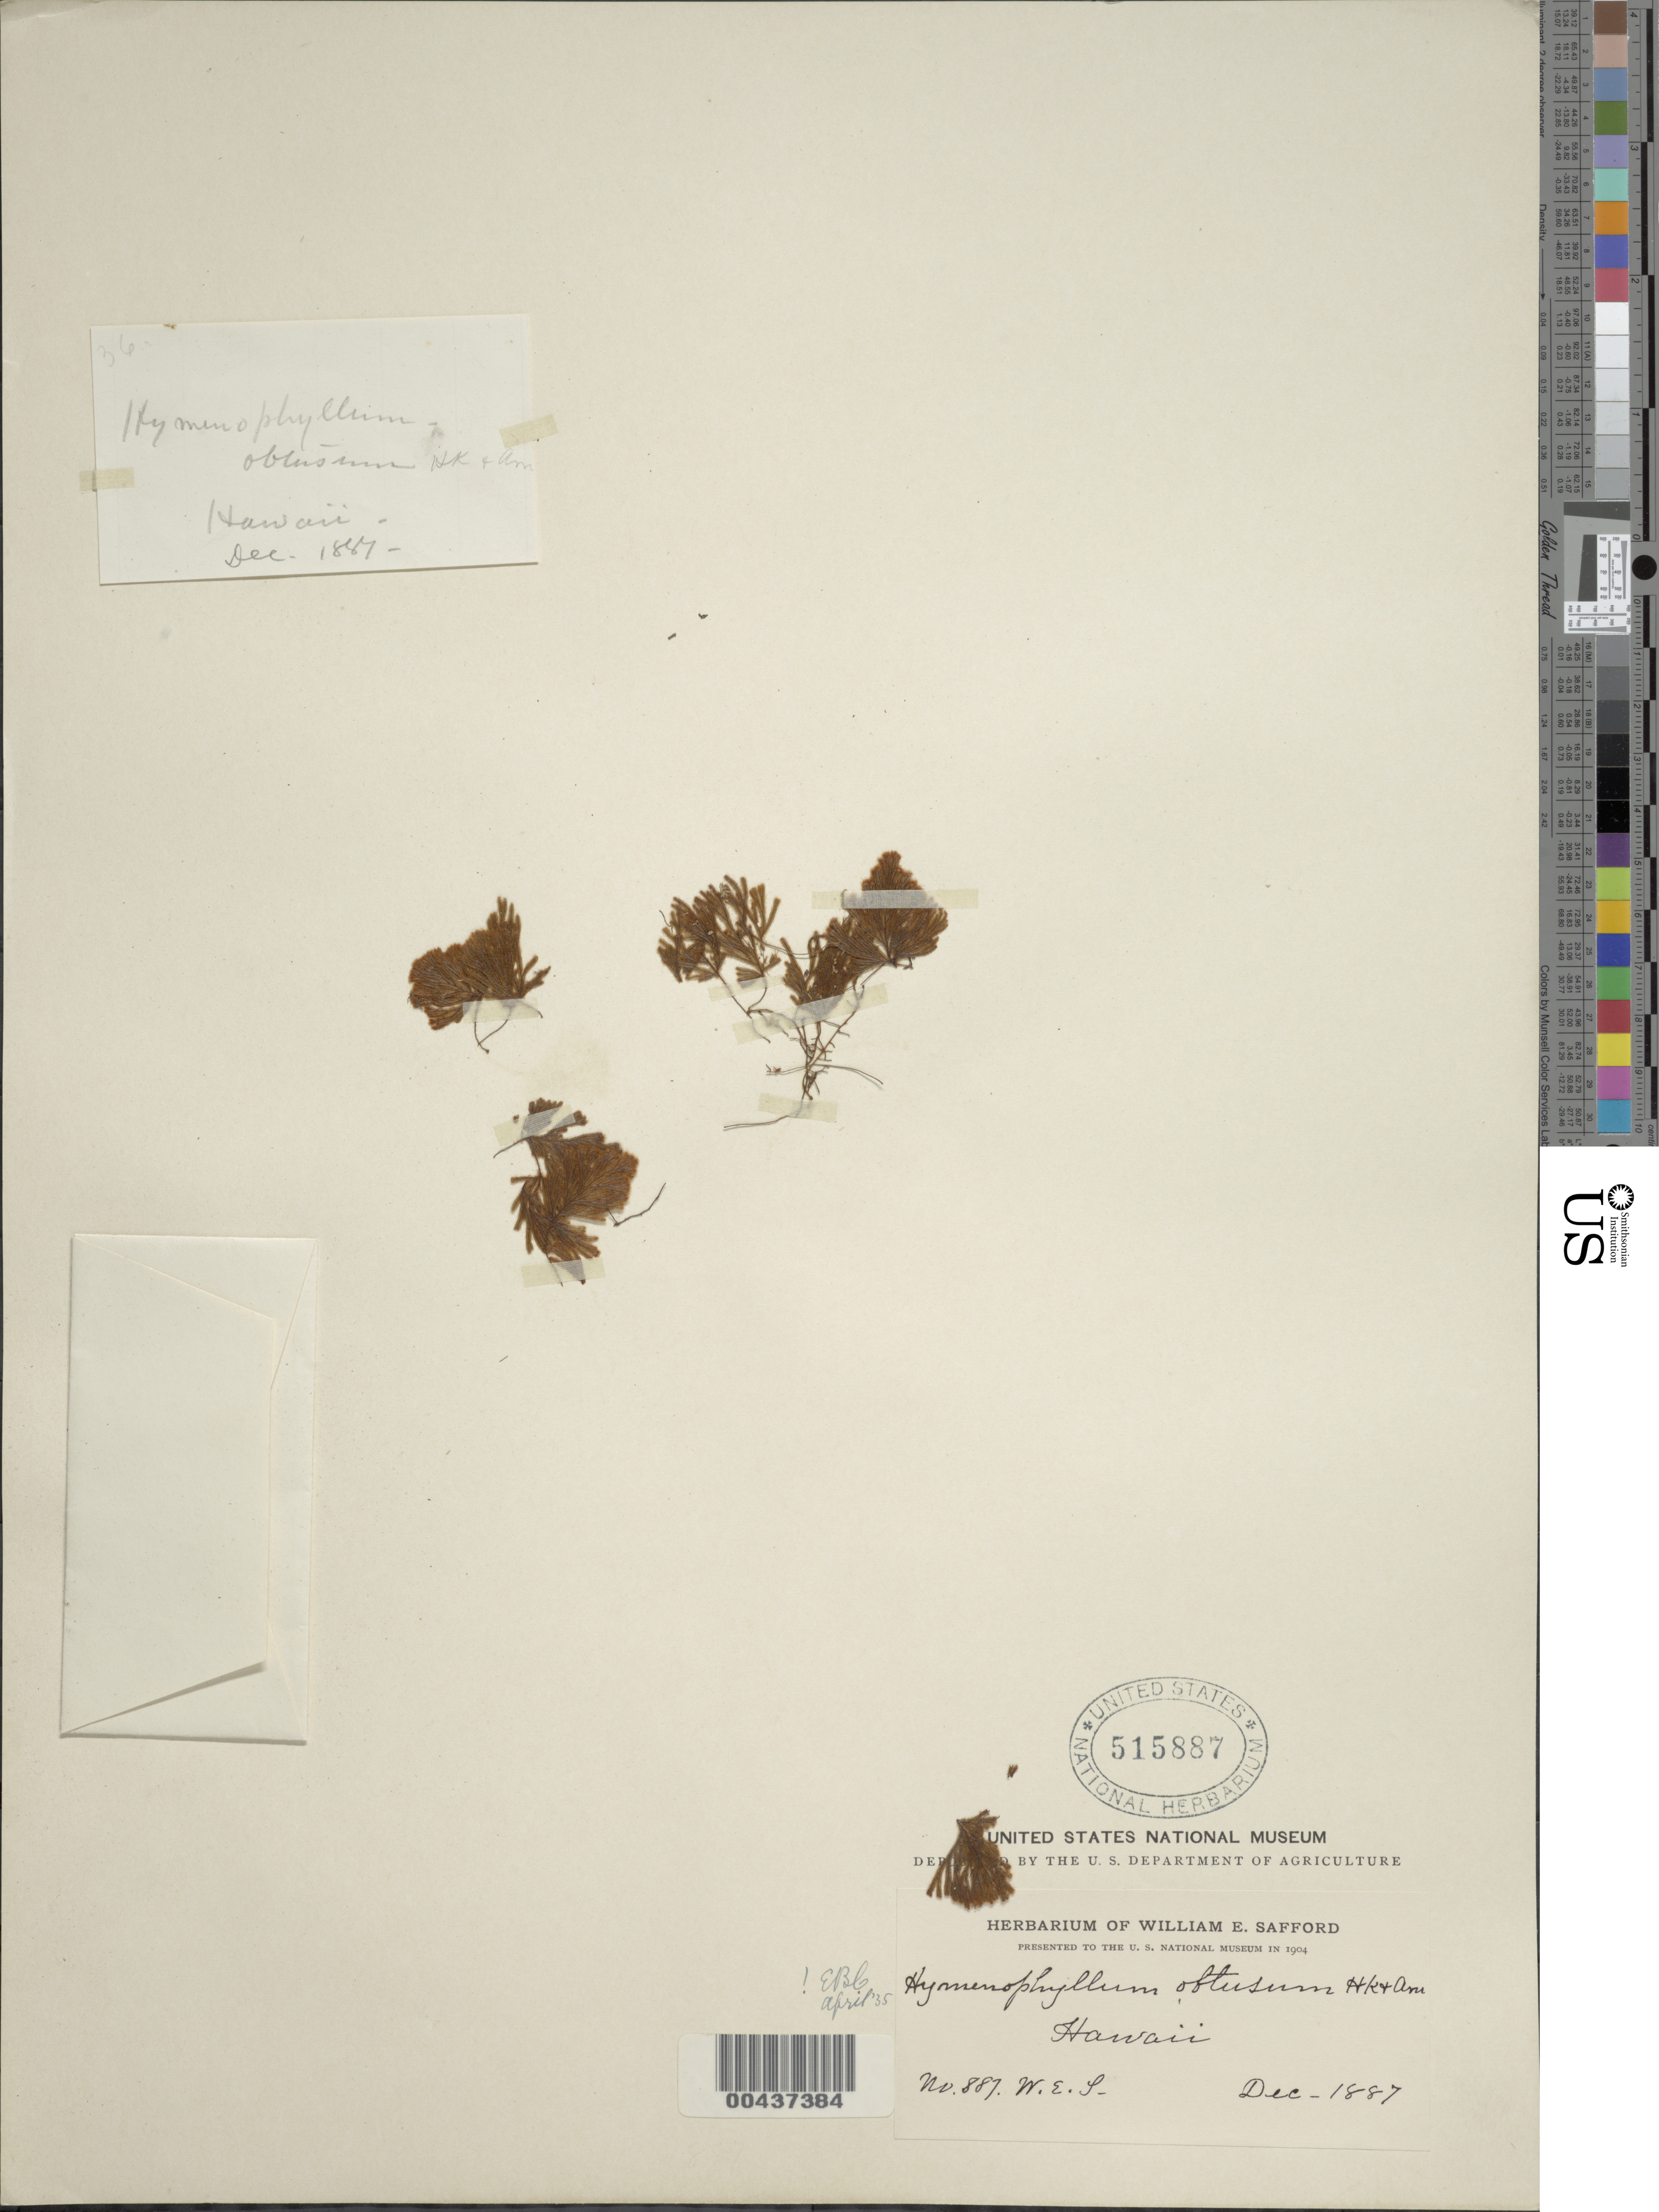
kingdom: Plantae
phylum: Tracheophyta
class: Polypodiopsida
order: Hymenophyllales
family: Hymenophyllaceae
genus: Hymenophyllum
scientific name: Hymenophyllum obtusum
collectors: W. E. Safford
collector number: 887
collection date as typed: Dec 1887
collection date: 1887-12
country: United States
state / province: Hawaii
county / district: Honolulu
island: Oahu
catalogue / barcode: US 515887